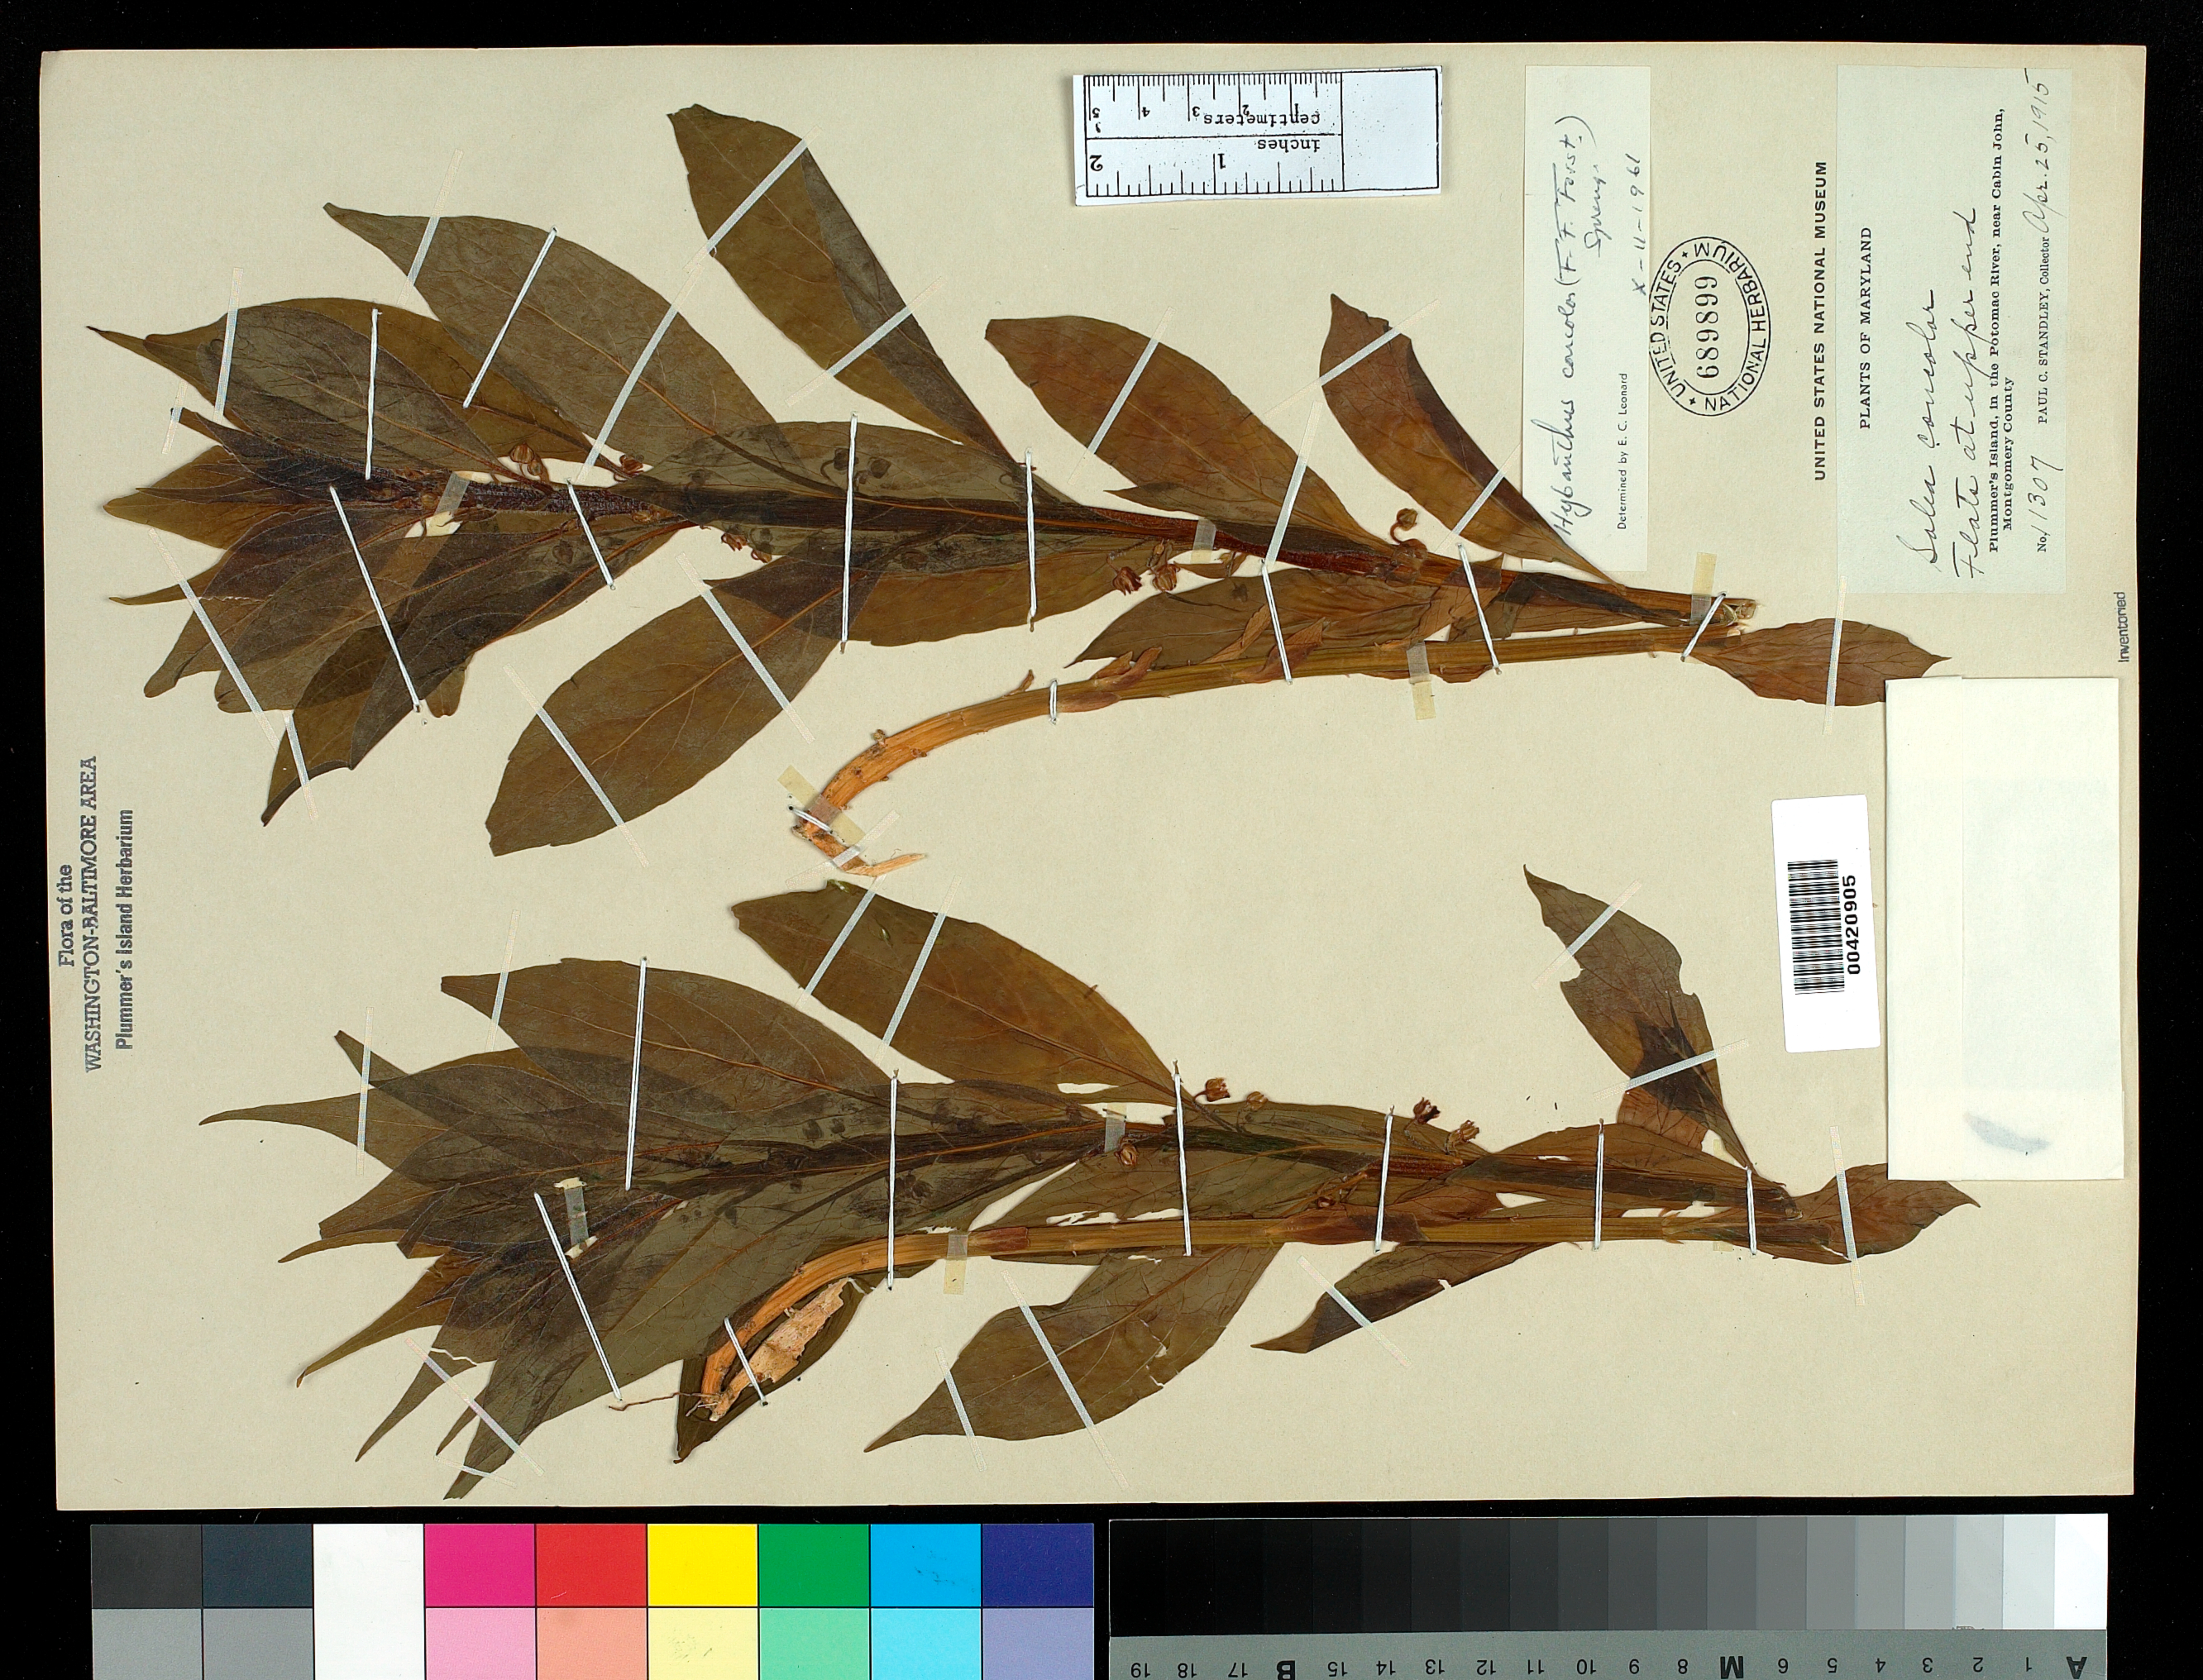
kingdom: Plantae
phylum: Tracheophyta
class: Magnoliopsida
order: Malpighiales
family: Violaceae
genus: Cubelium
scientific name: Cubelium concolor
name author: (T.F. Forst.) Raf. ex Britton & A. Br.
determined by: Strong, Mark T., (BOT), Smithsonian Institution - National Museum of Natural History (UNITED STATES)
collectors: P. C. Standley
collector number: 11307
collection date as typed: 25 Apr 1915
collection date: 1915-04-25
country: United States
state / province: Maryland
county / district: Montgomery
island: Plummers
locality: Flats at upper end Plummer's Island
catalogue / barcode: US 689899